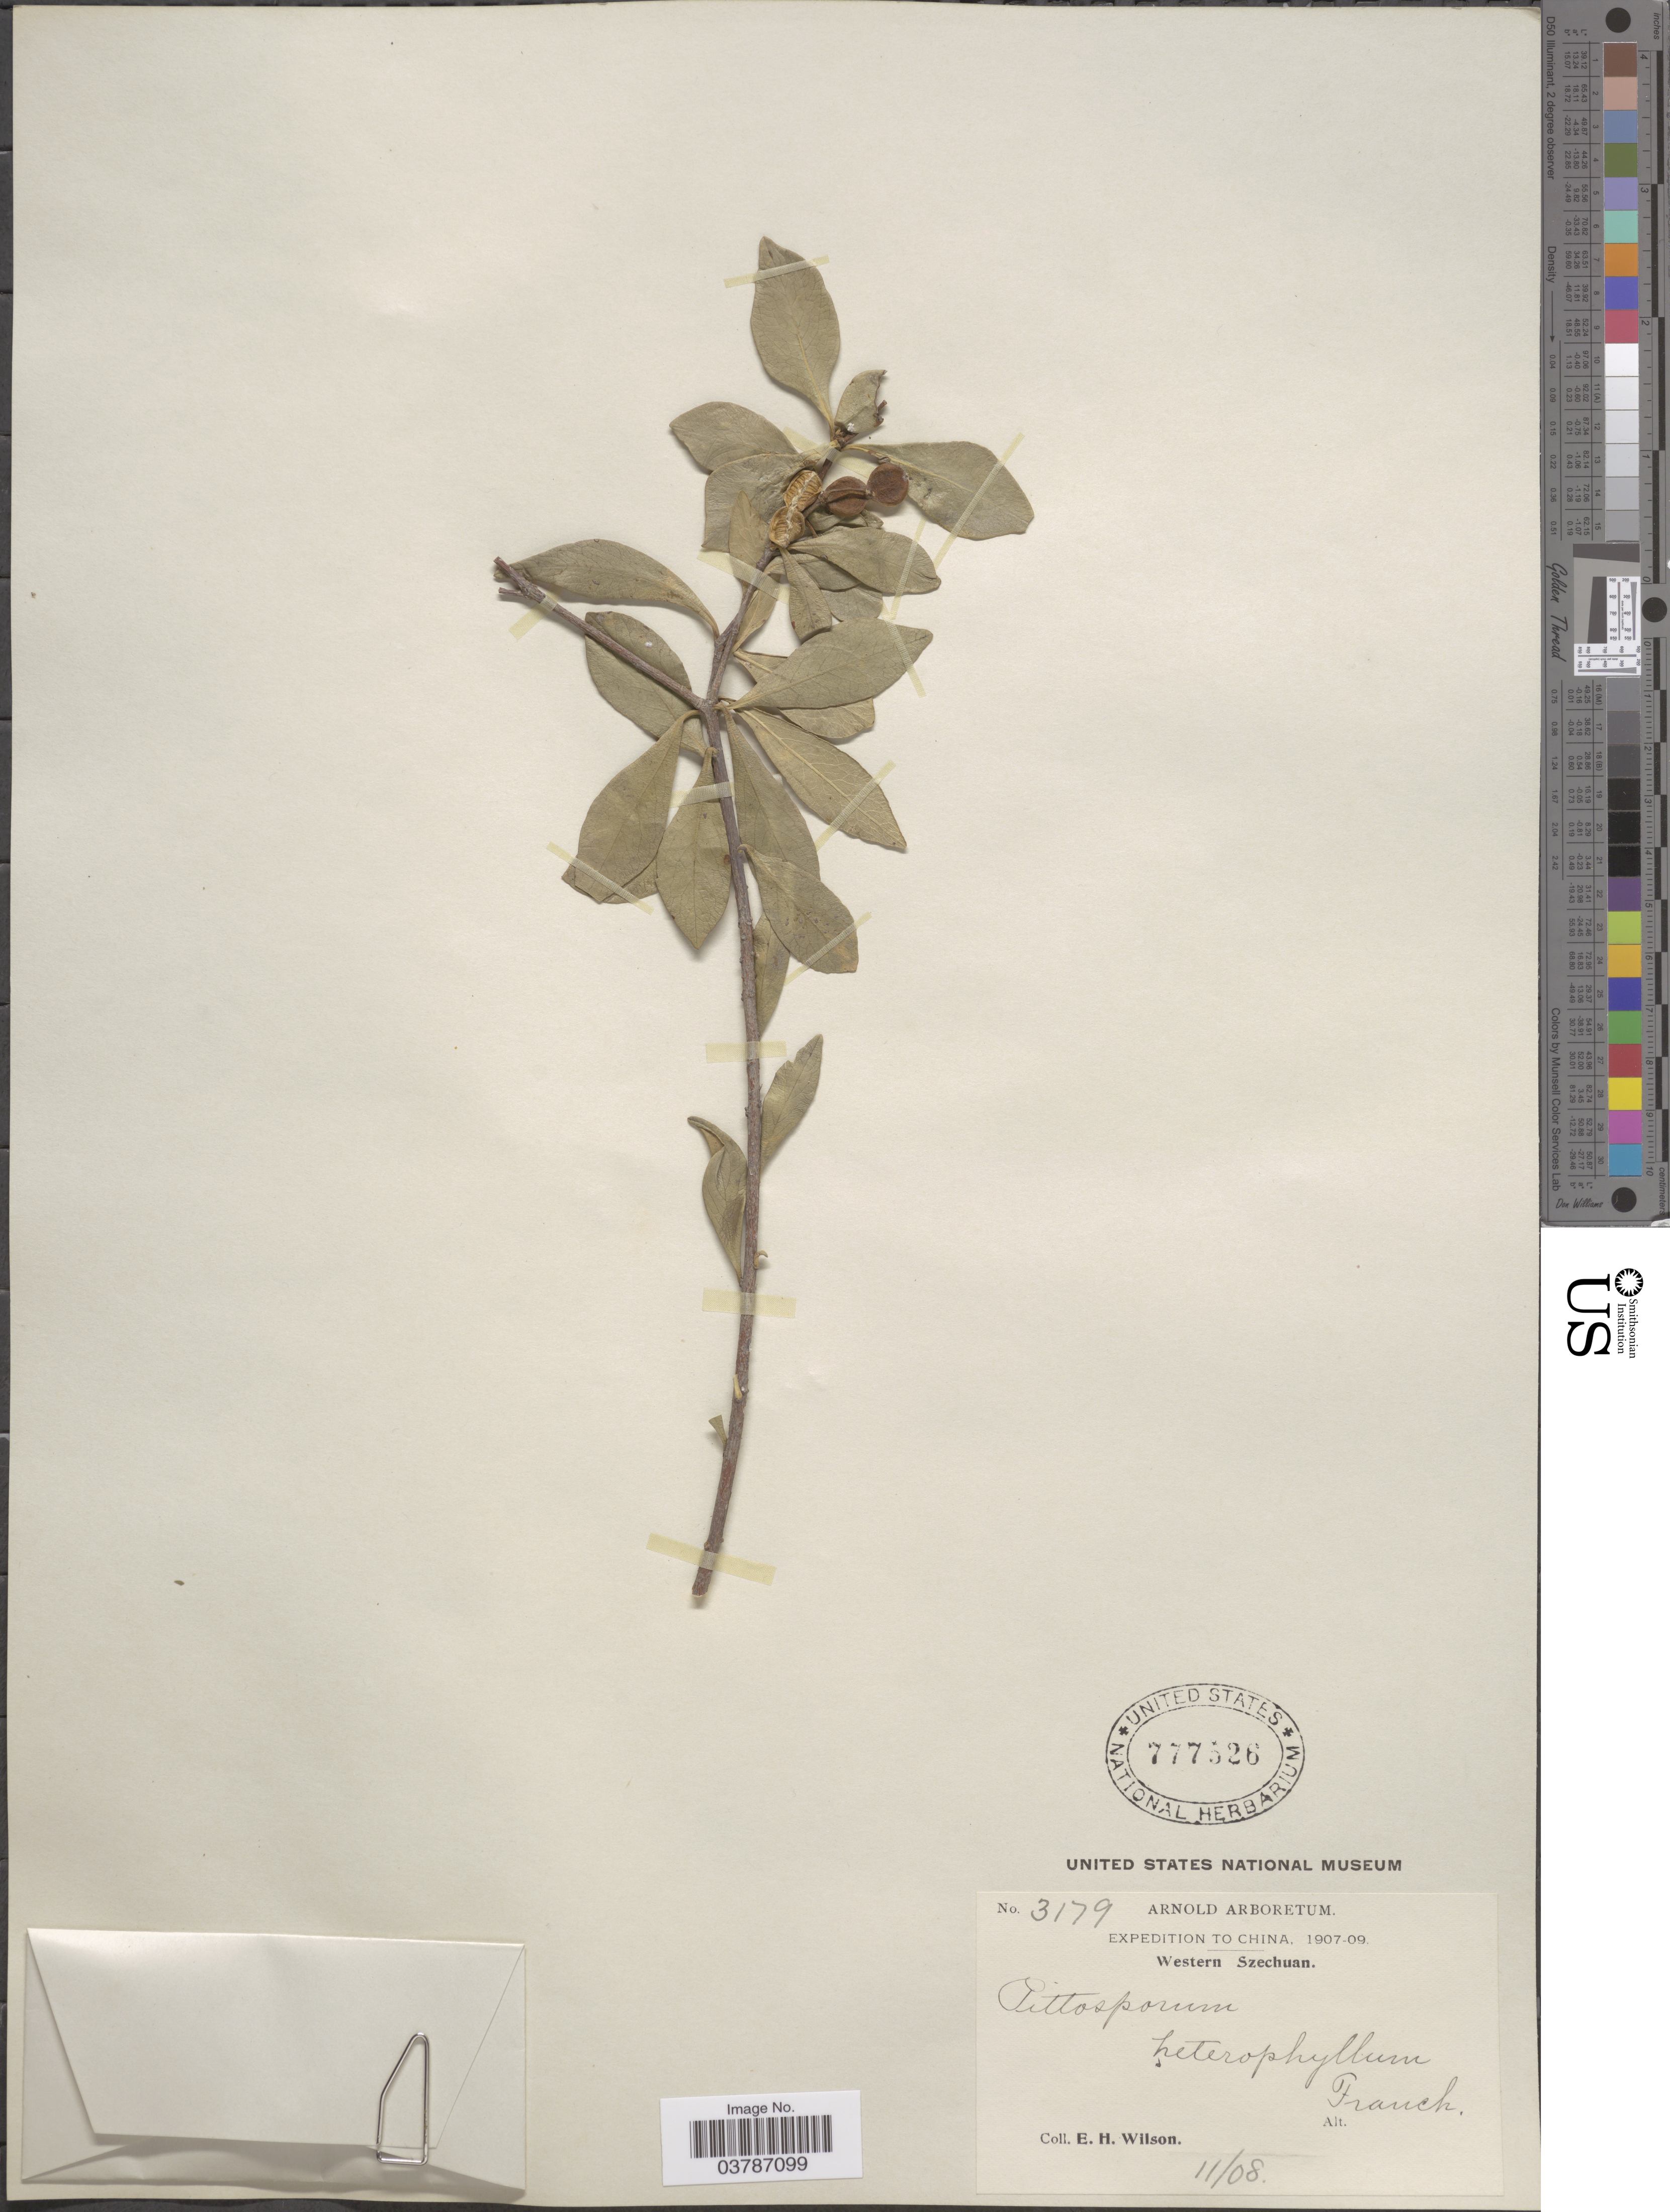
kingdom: Plantae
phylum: Tracheophyta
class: Magnoliopsida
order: Apiales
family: Pittosporaceae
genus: Pittosporum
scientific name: Pittosporum heterophyllum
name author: Franch.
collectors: E. Wilson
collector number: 3179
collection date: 1908-11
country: China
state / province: Sichuan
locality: Western Szechuan.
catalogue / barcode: US 777526